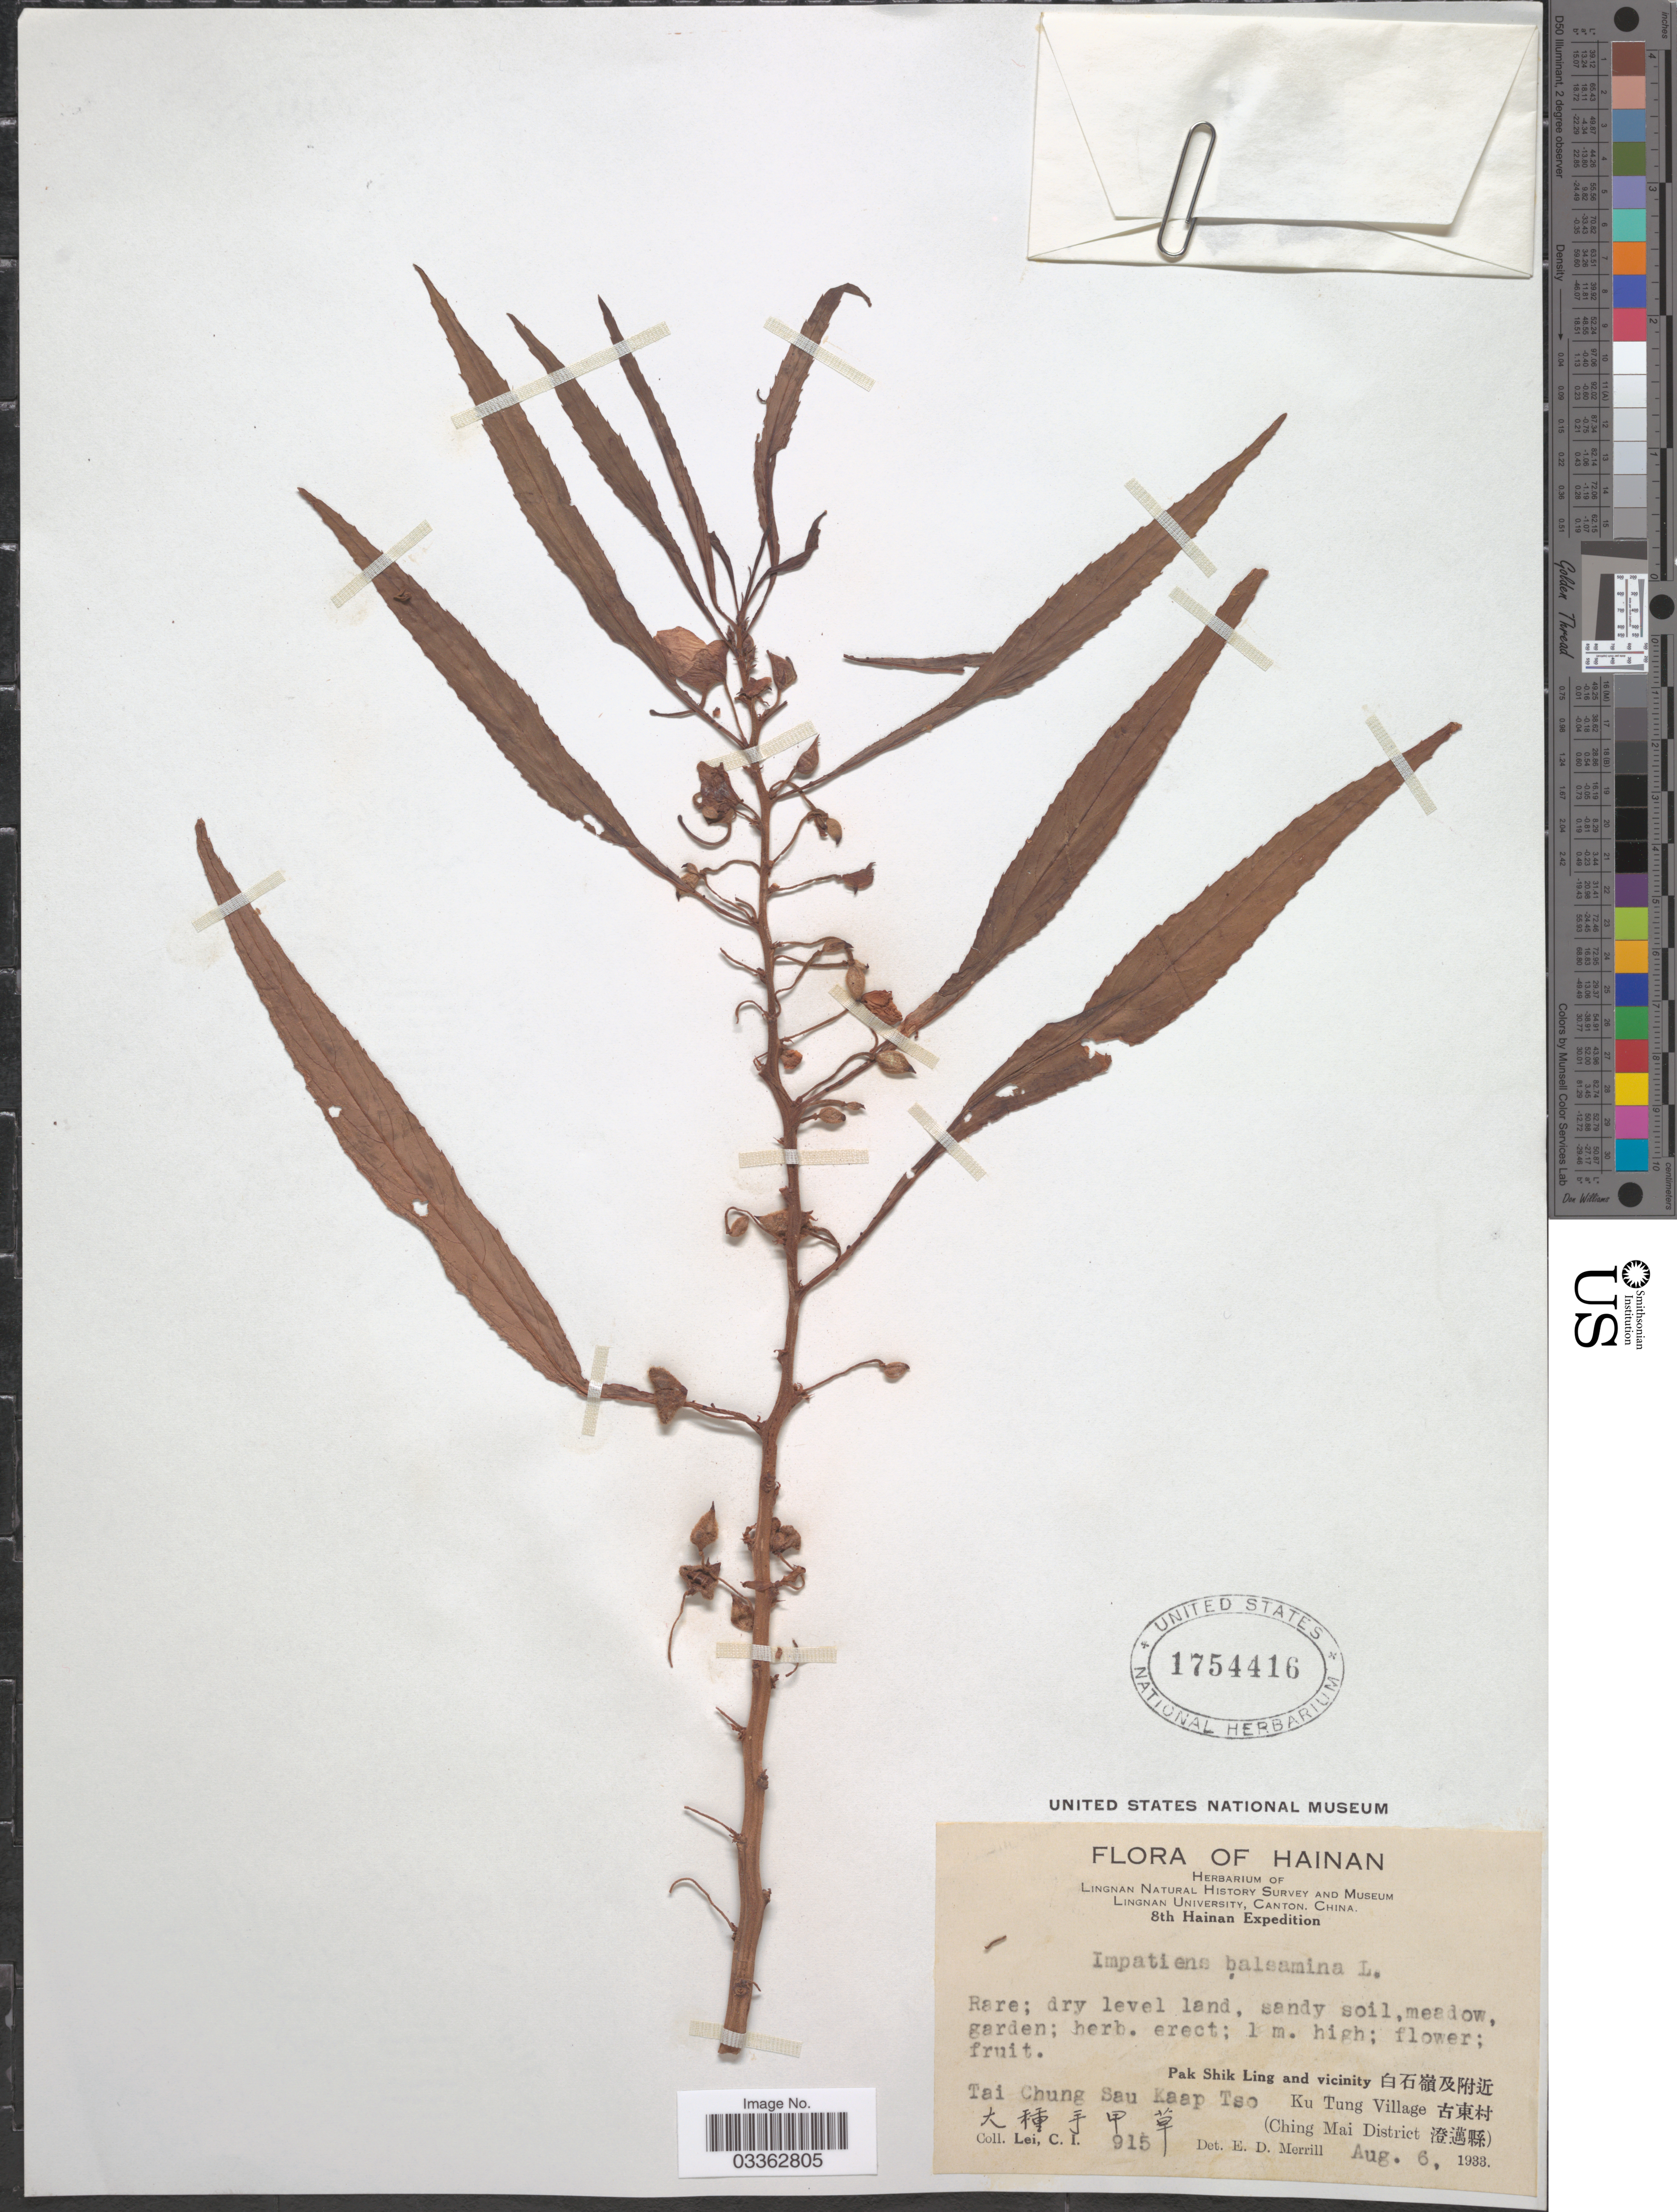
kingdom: Plantae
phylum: Tracheophyta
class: Magnoliopsida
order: Ericales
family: Balsaminaceae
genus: Impatiens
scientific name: Impatiens balsamina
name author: L.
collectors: C. I. Lei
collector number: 915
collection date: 1933-08-06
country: China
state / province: Hainan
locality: Pak Shik Ling and vicinity. X. Ku Tung Village. X. (Ching Mai District X).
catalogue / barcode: US 1754416